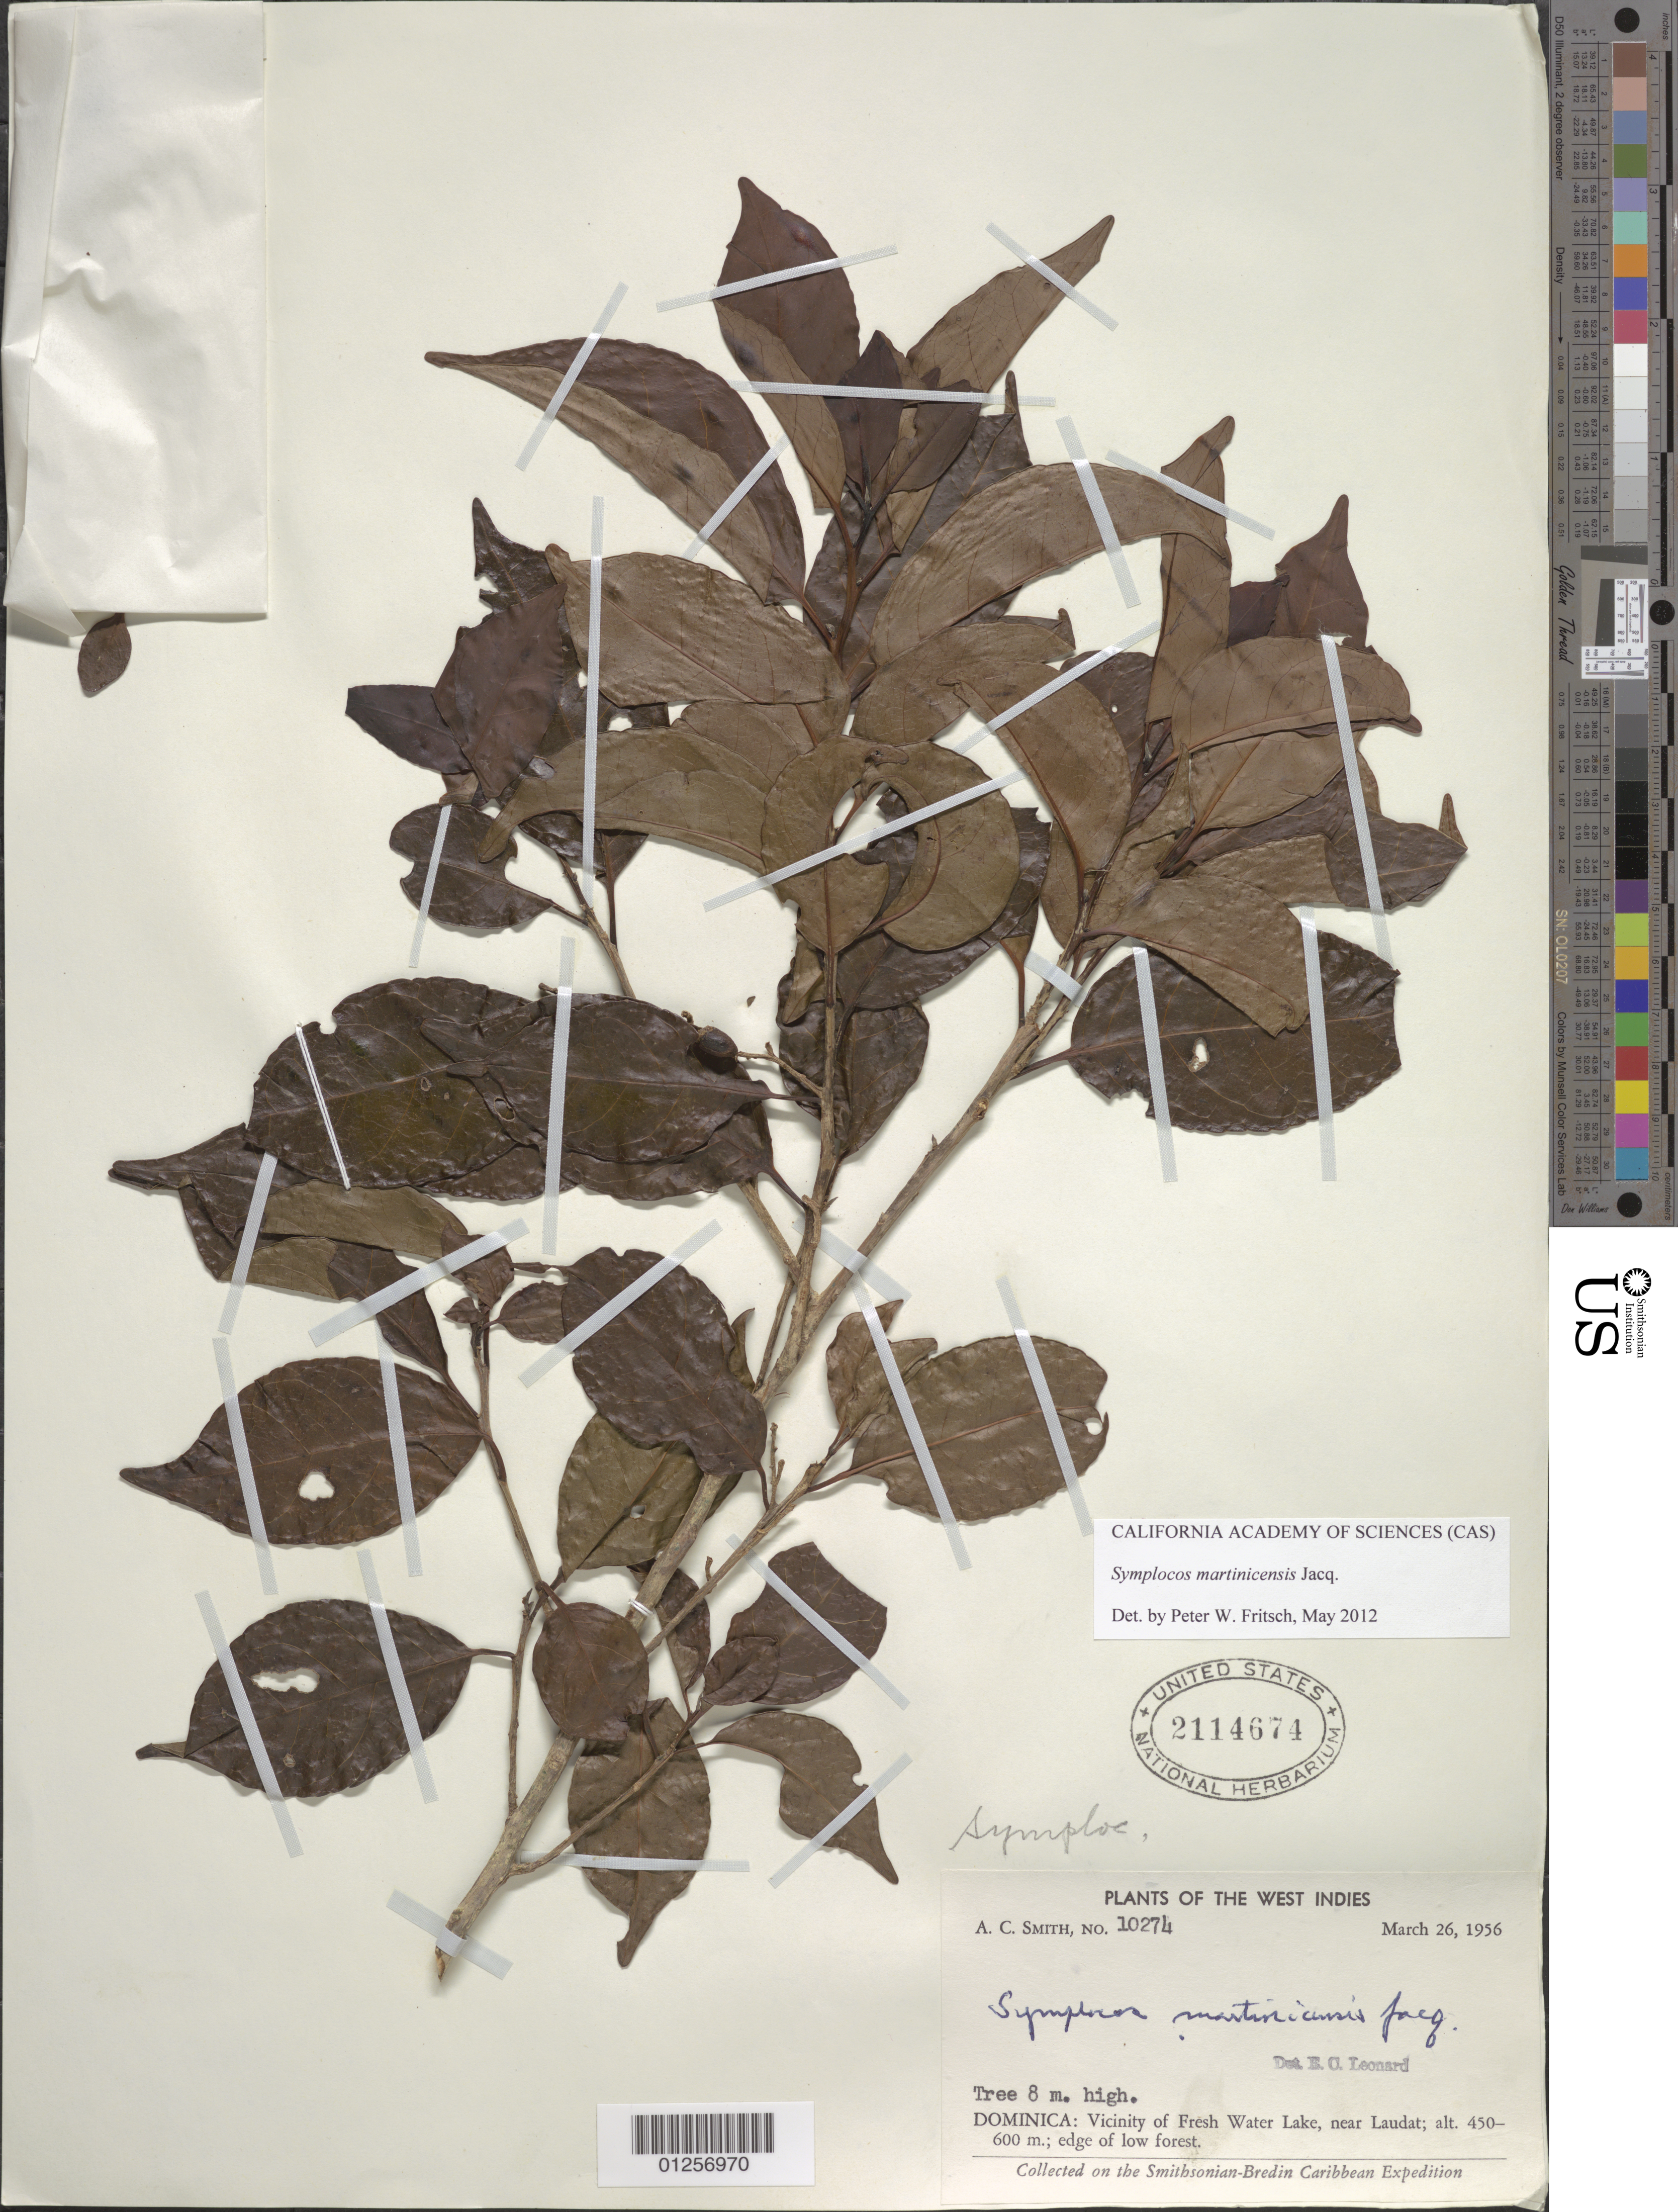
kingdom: Plantae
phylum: Tracheophyta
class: Magnoliopsida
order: Ericales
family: Symplocaceae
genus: Symplocos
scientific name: Symplocos martinicensis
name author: Jacq.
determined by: Fritsch, Peter W.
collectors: A. C. Smith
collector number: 10274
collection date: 1956-03-26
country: Dominica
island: Dominica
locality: Fresh Water Lake vicinity, near Laudat.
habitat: Edge of low forest.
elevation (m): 450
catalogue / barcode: US 2114674